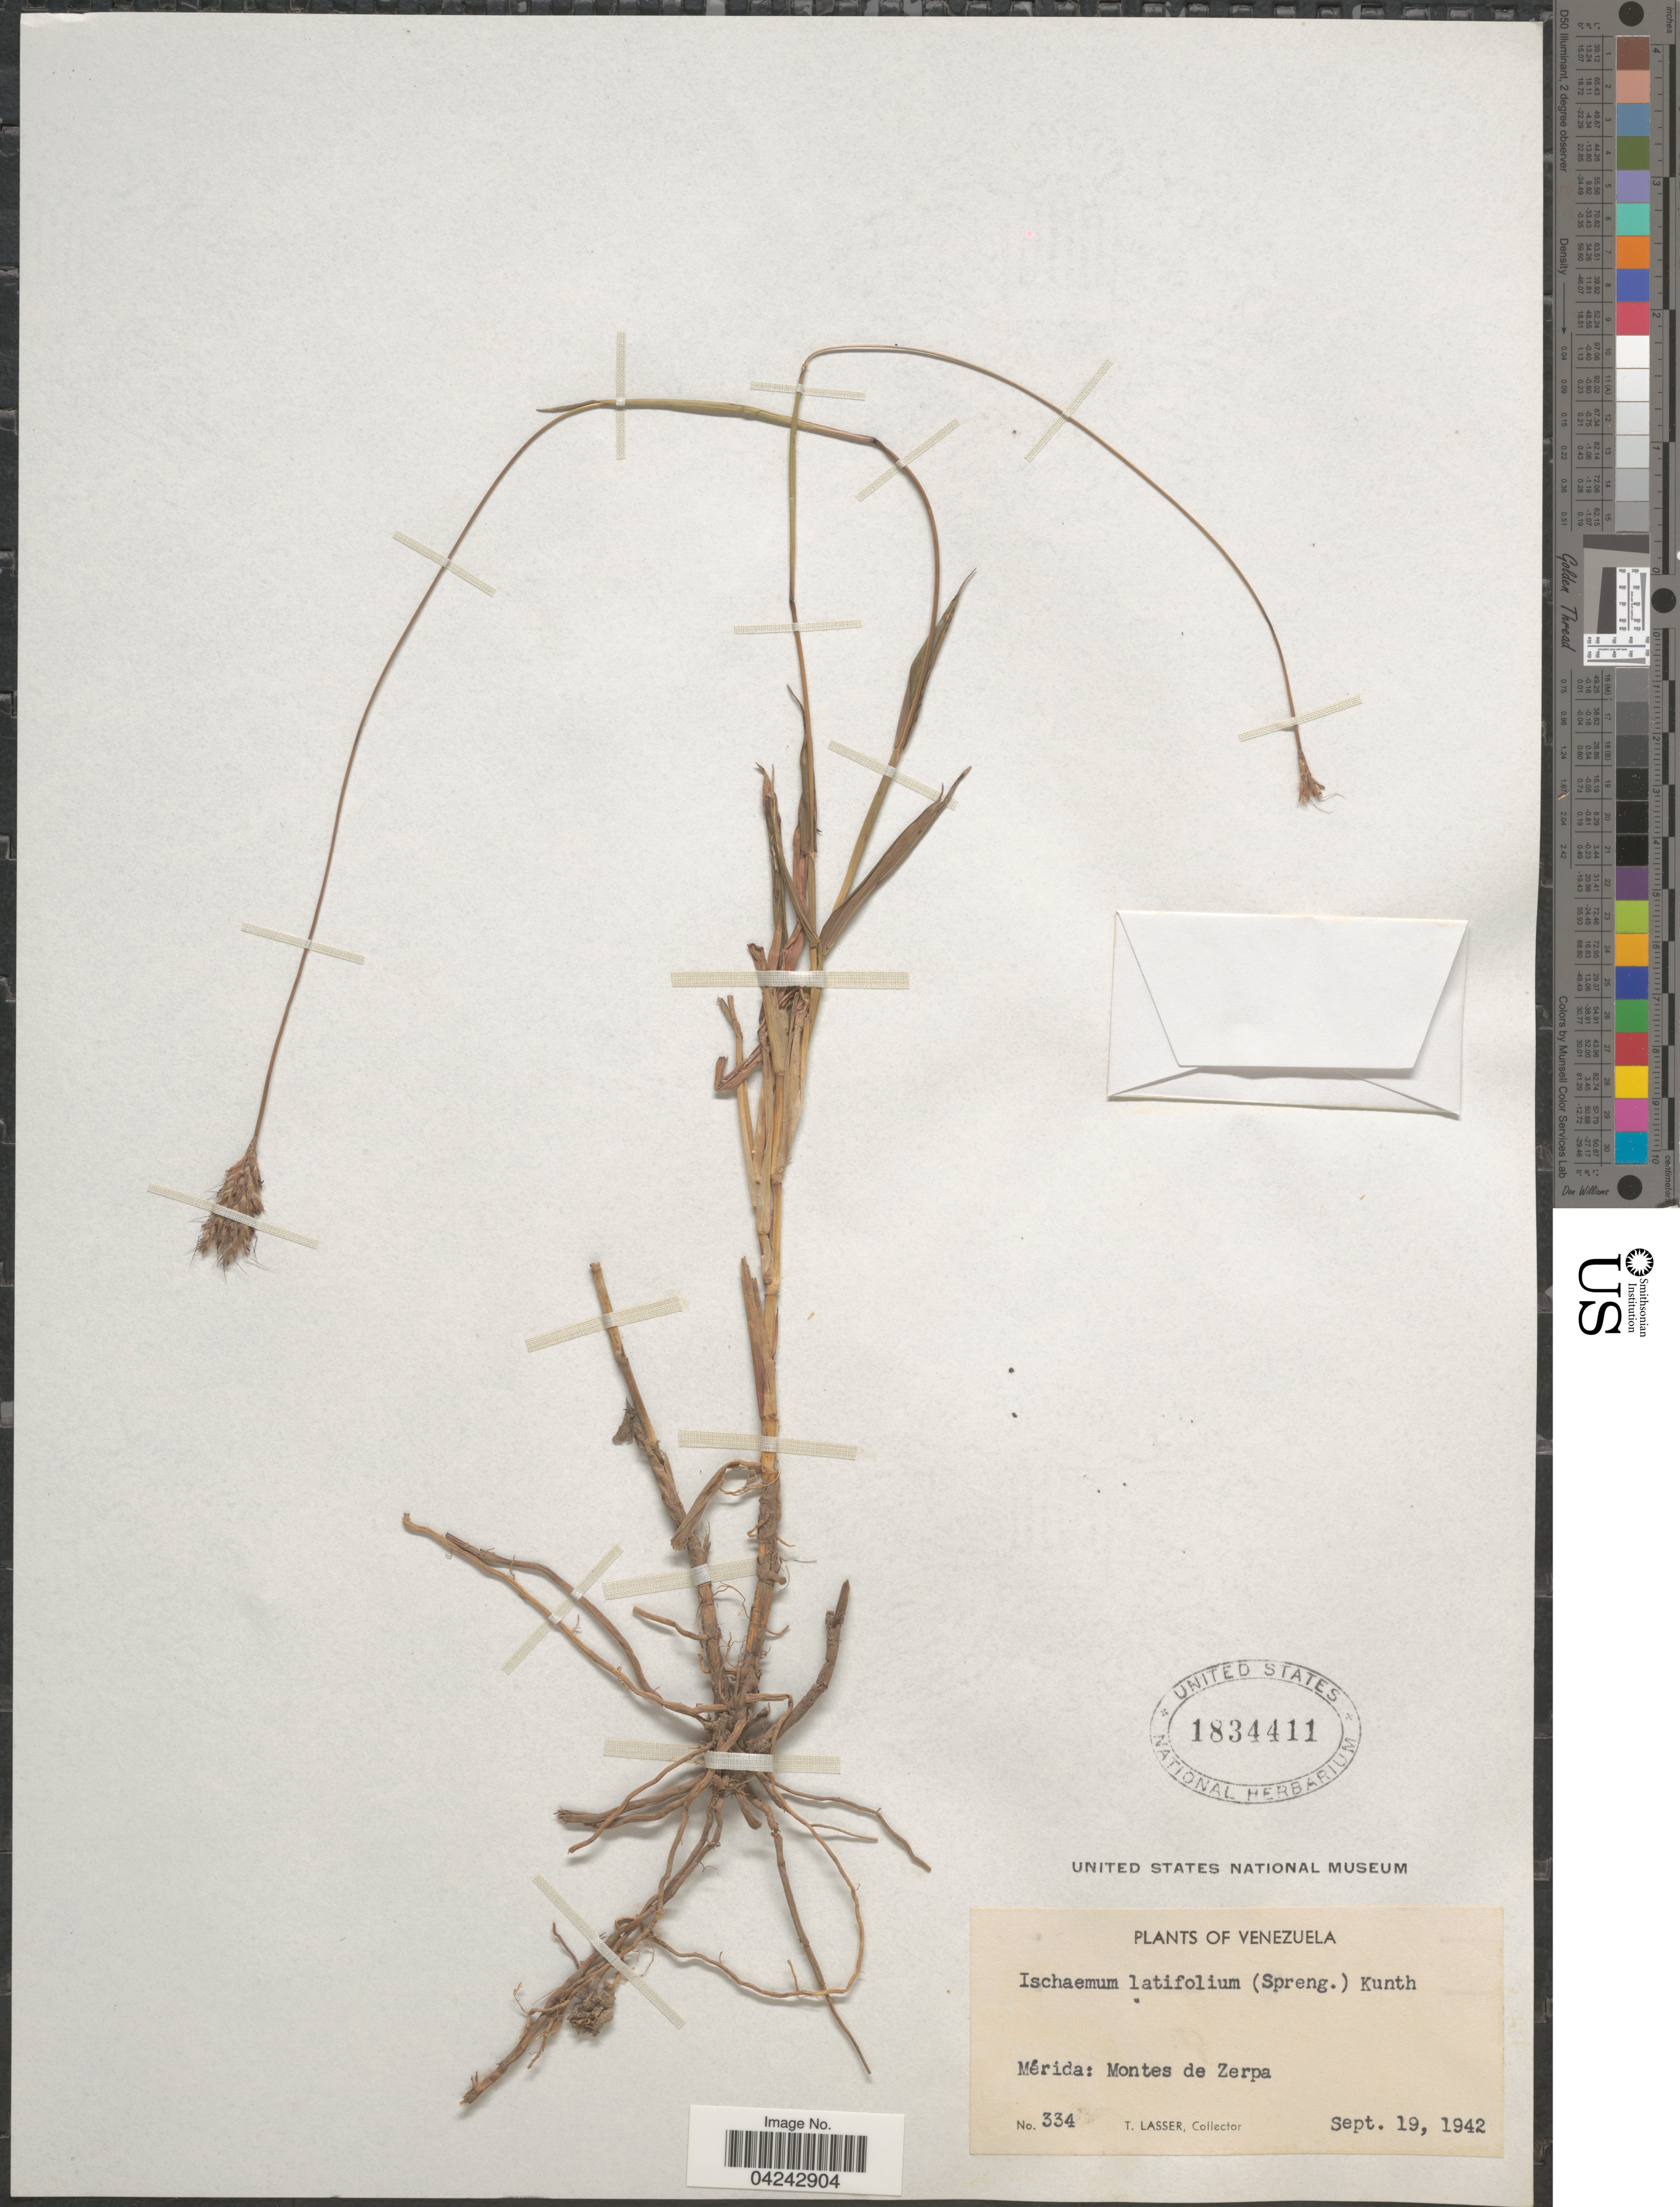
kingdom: Plantae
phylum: Tracheophyta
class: Liliopsida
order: Poales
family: Poaceae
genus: Ischaemum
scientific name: Ischaemum latifolium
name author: (Spreng.) Kunth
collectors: T. Lasser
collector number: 334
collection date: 1942-09-19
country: Venezuela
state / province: Merida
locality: Montes de Zerpa.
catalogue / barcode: US 1834411